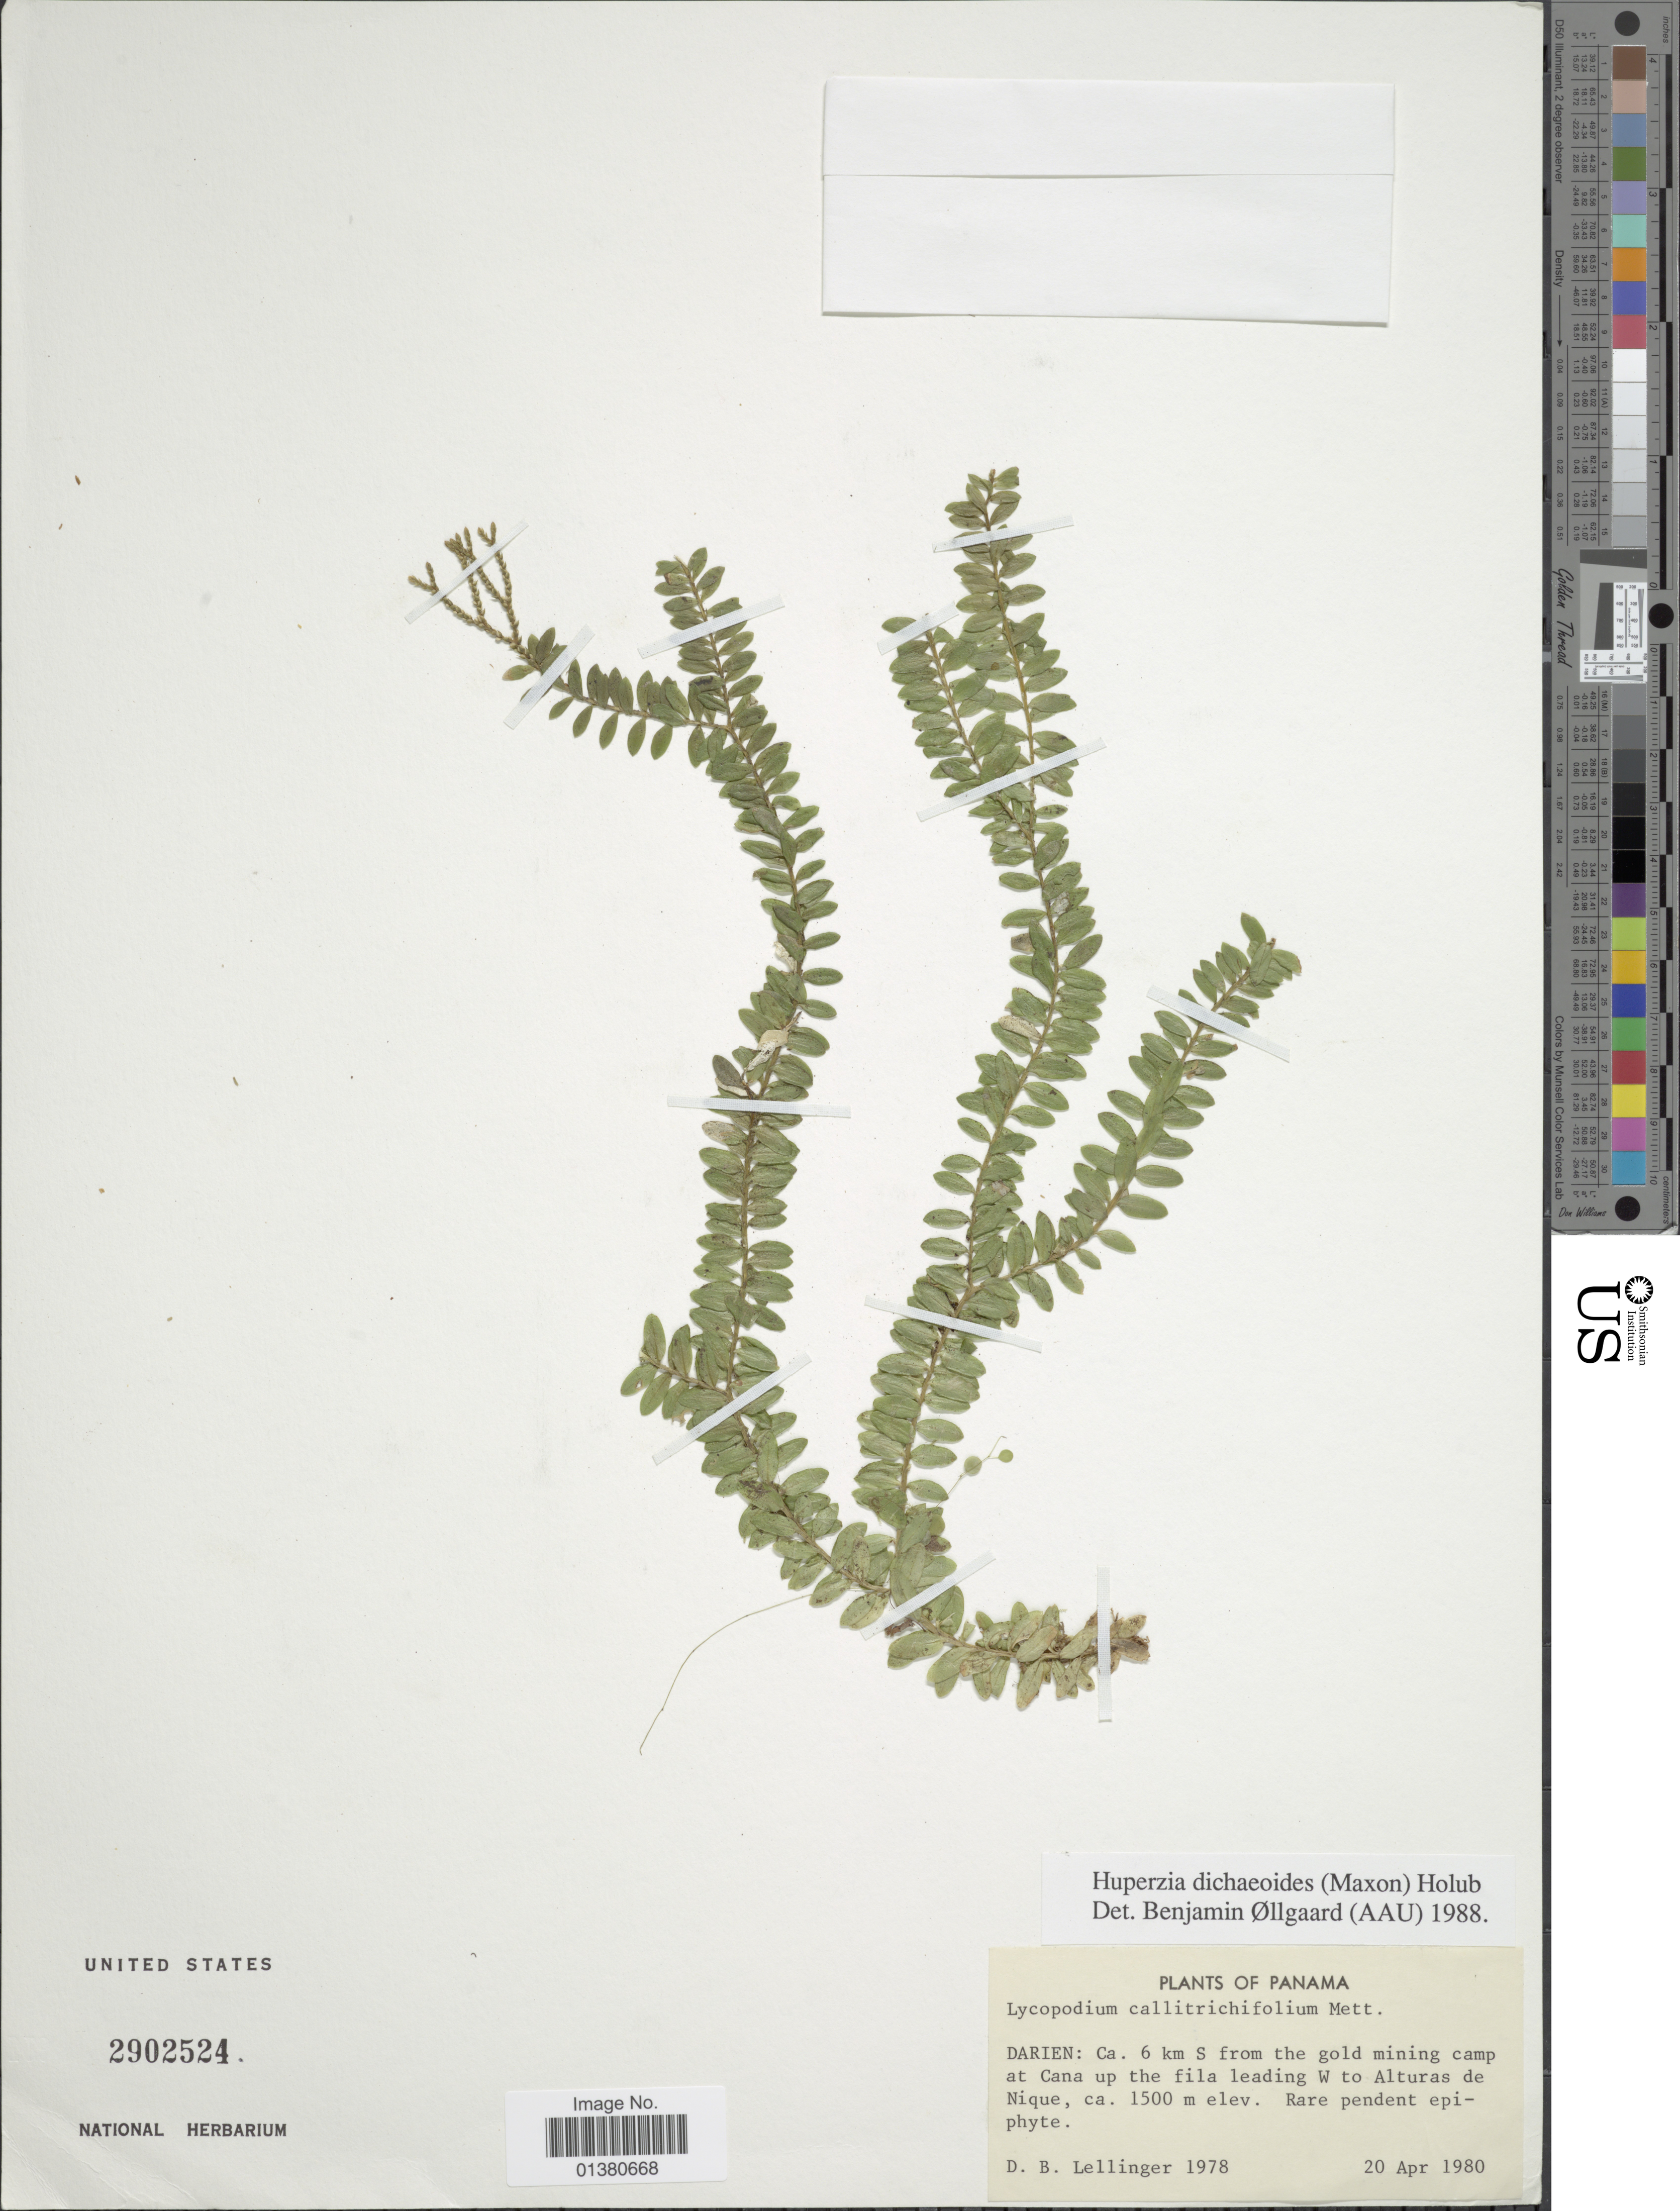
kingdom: Plantae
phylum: Tracheophyta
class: Lycopodiopsida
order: Lycopodiales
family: Lycopodiaceae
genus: Phlegmariurus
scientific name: Phlegmariurus dichaeoides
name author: (Maxon) B. Øllg.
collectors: D. B. Lellinger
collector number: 1978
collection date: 1980-04-20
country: Panama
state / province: Darién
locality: Ca. 6 km S from the gold mining camp at Cana up the fila leading W to Alturas de Nique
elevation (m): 1500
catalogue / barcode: US 2902524